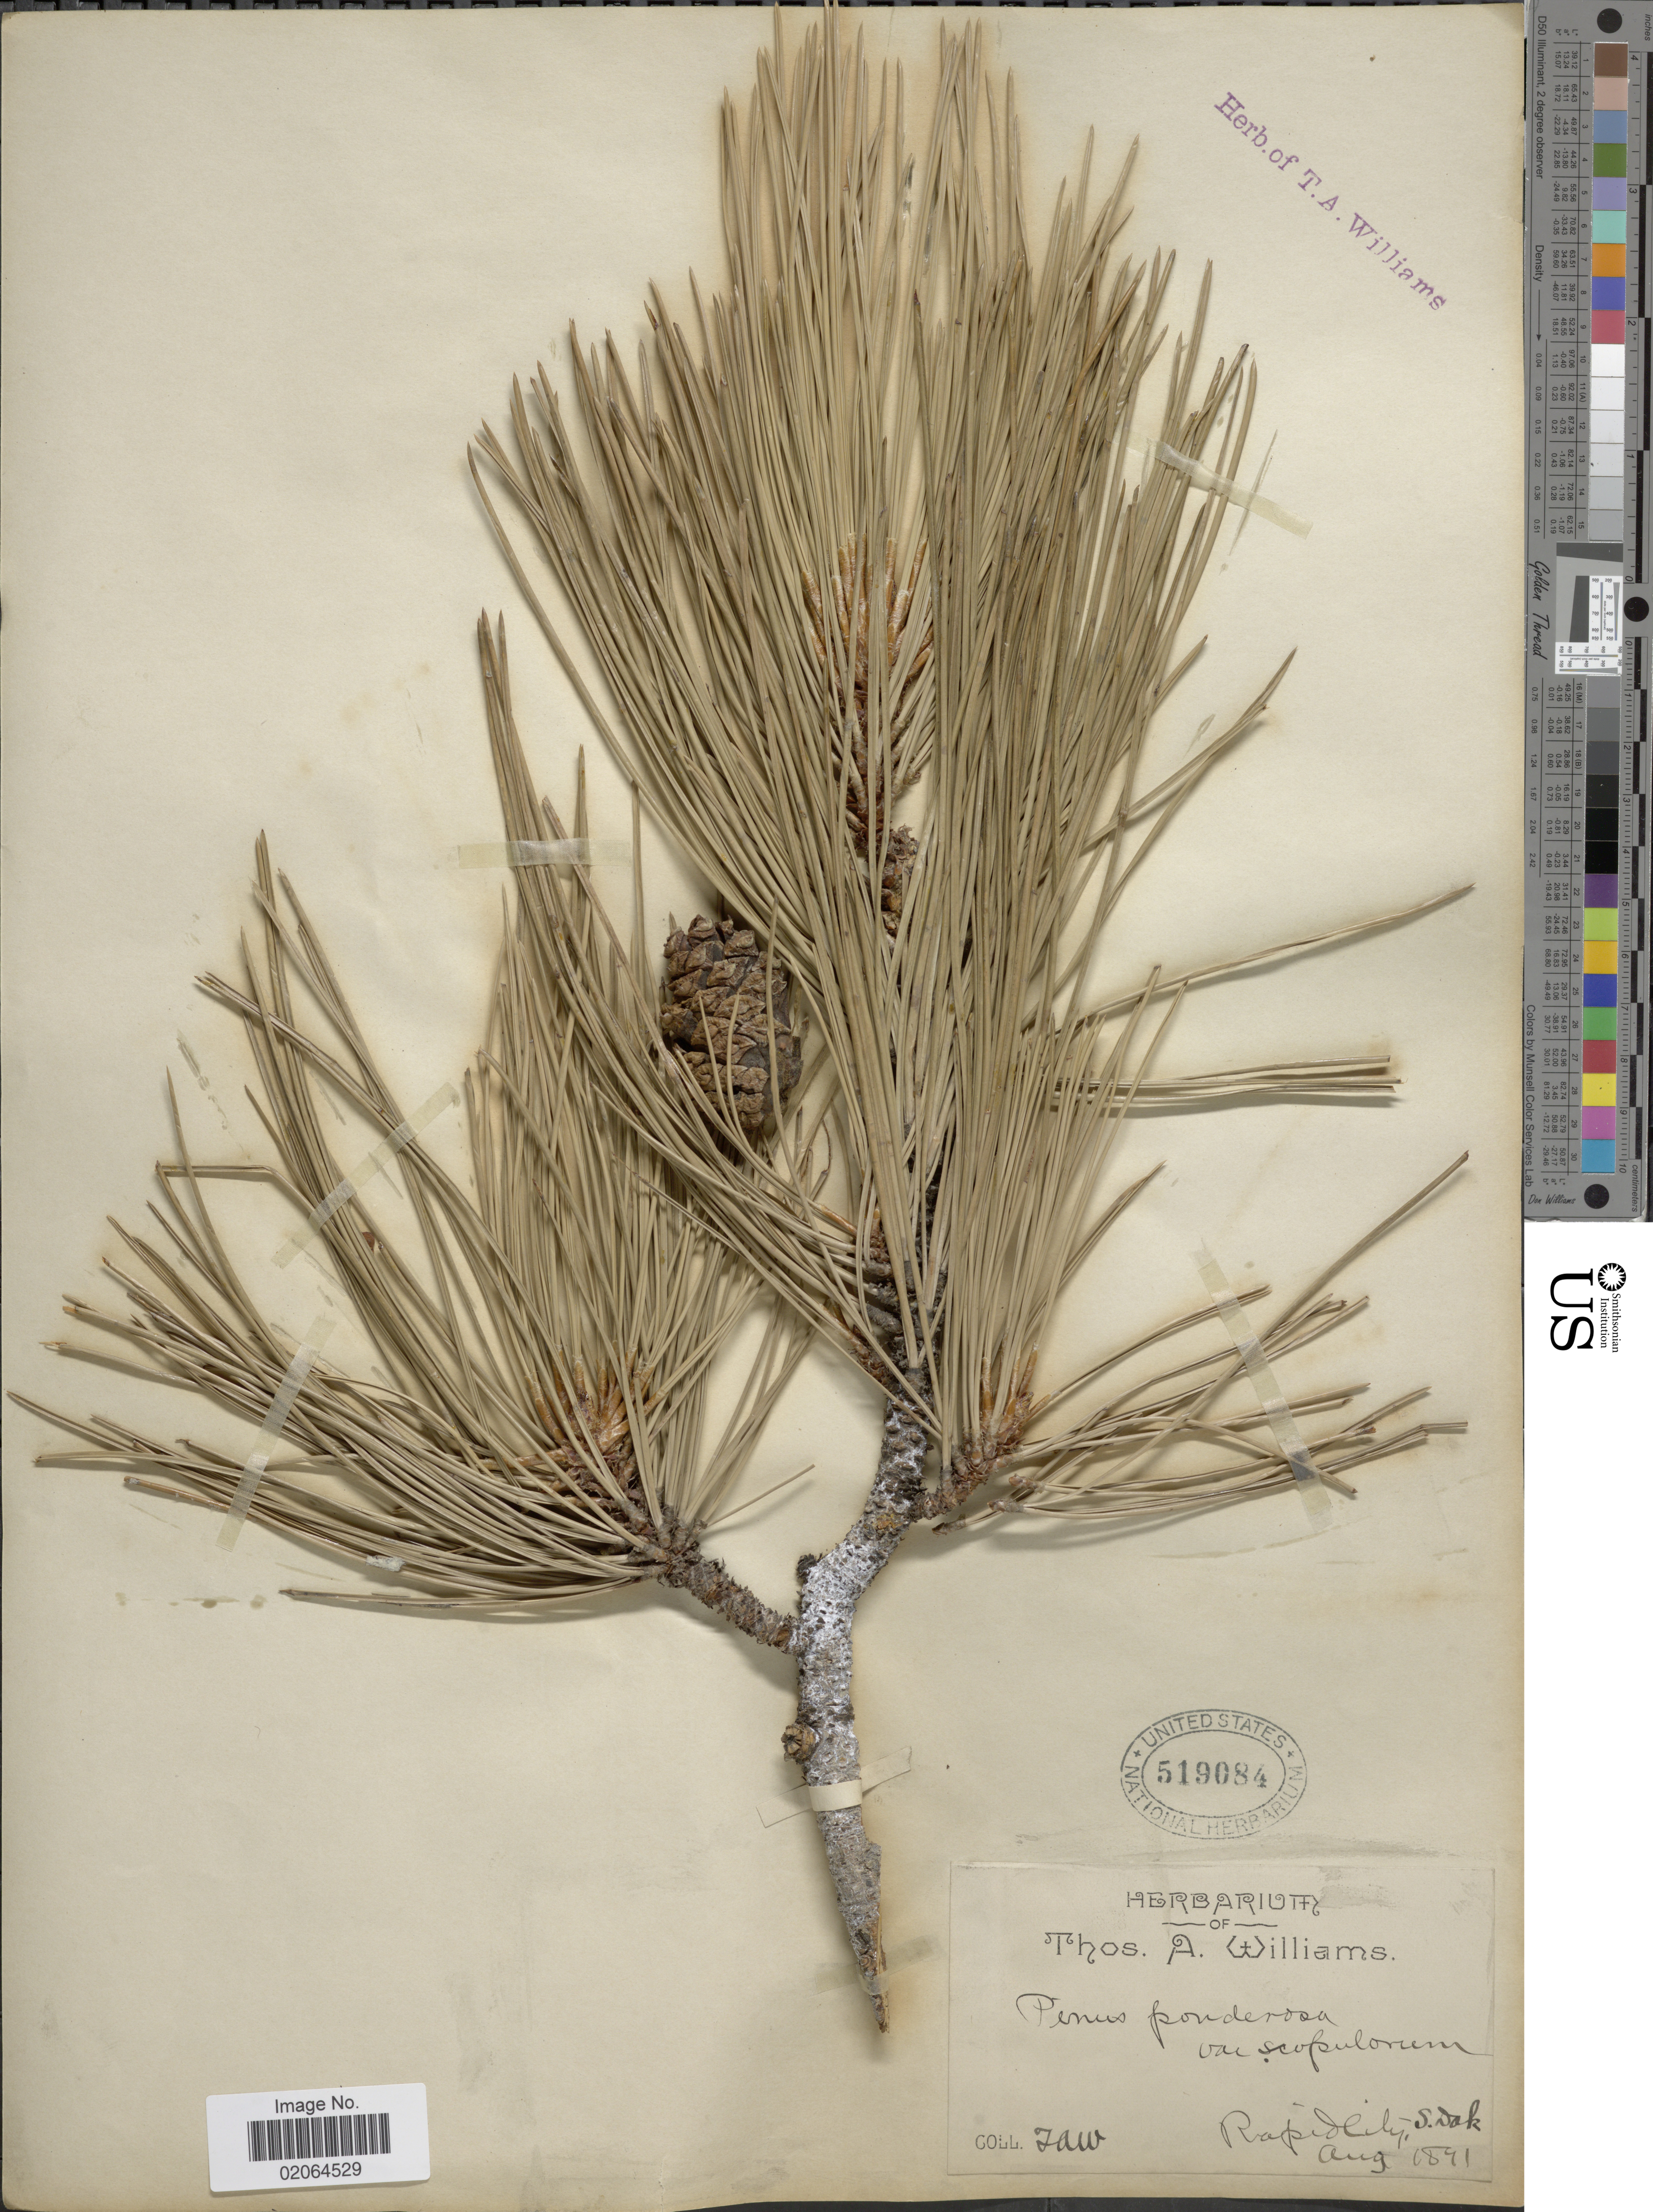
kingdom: Plantae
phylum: Tracheophyta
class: Pinopsida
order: Pinales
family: Pinaceae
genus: Pinus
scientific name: Pinus ponderosa var. scopulorum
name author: Engelm.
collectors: T. A. Williams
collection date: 1891-08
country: United States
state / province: South Dakota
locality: Rapid City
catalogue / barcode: US 519084